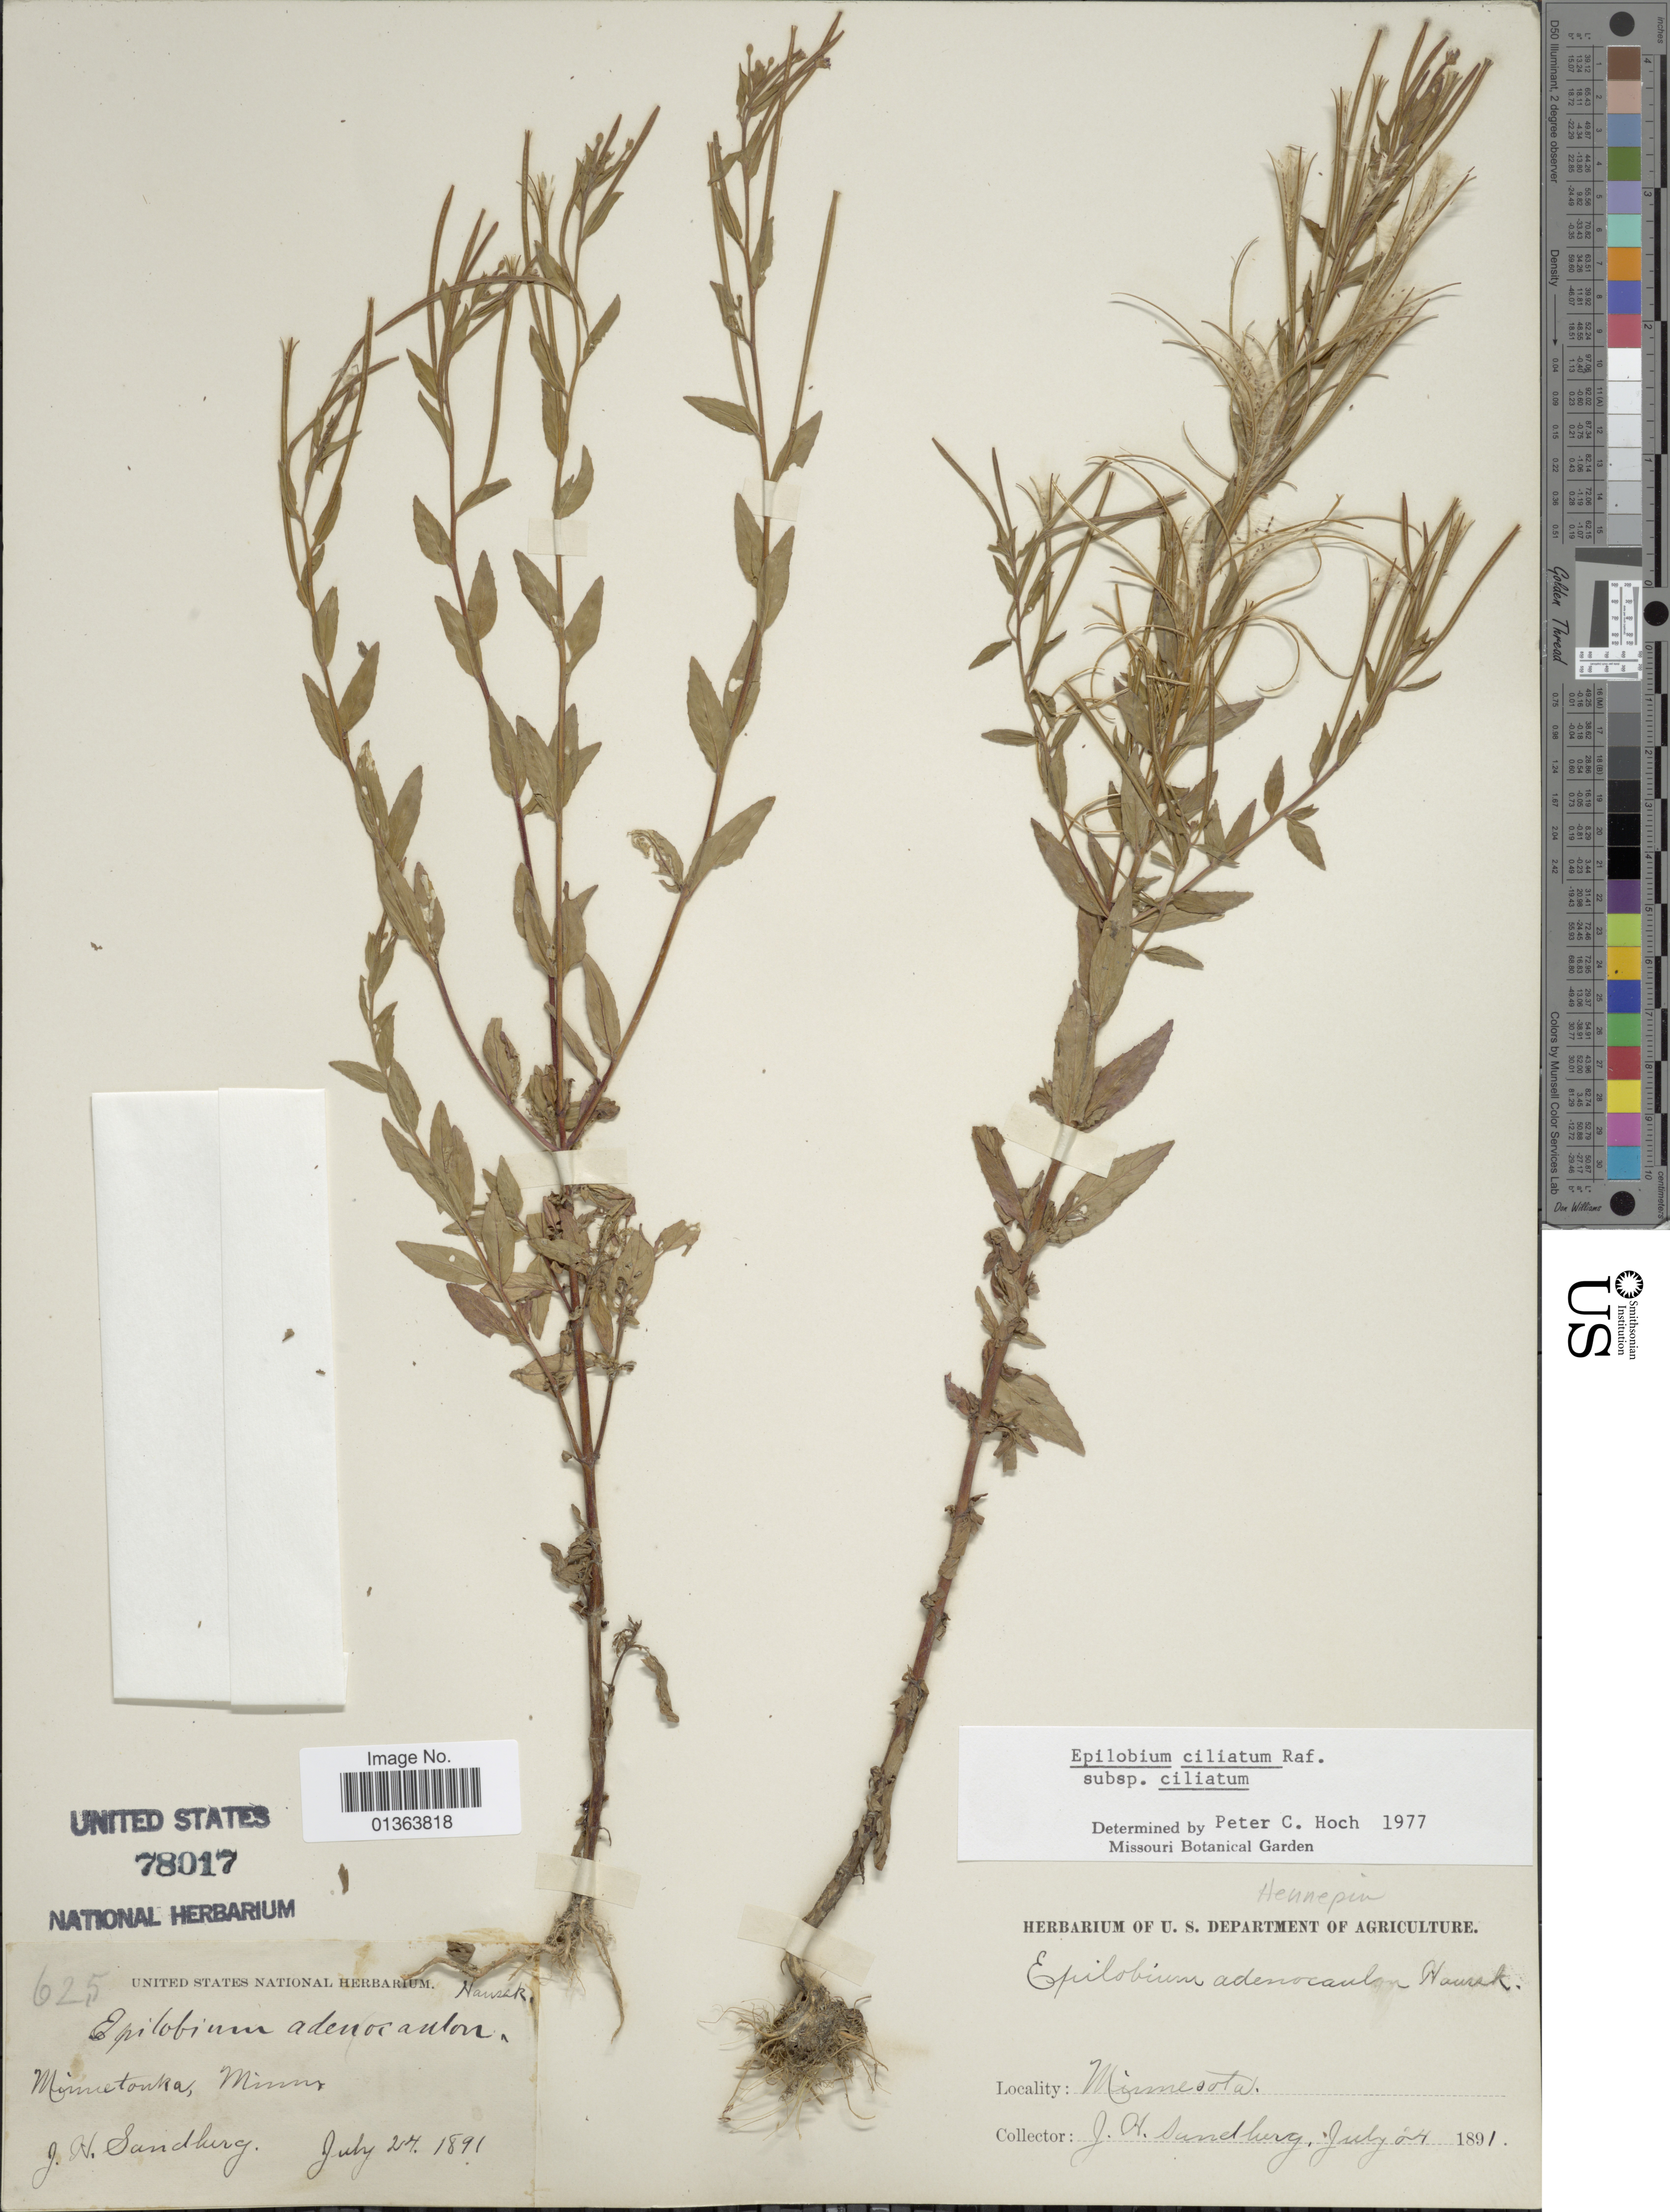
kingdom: Plantae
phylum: Tracheophyta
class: Magnoliopsida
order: Myrtales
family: Onagraceae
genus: Epilobium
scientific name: Epilobium ciliatum subsp. ciliatum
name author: Raf.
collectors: J. H. Sandberg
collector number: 625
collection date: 1891-07-27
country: United States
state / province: Minnesota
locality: Minnetonka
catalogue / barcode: US 78017